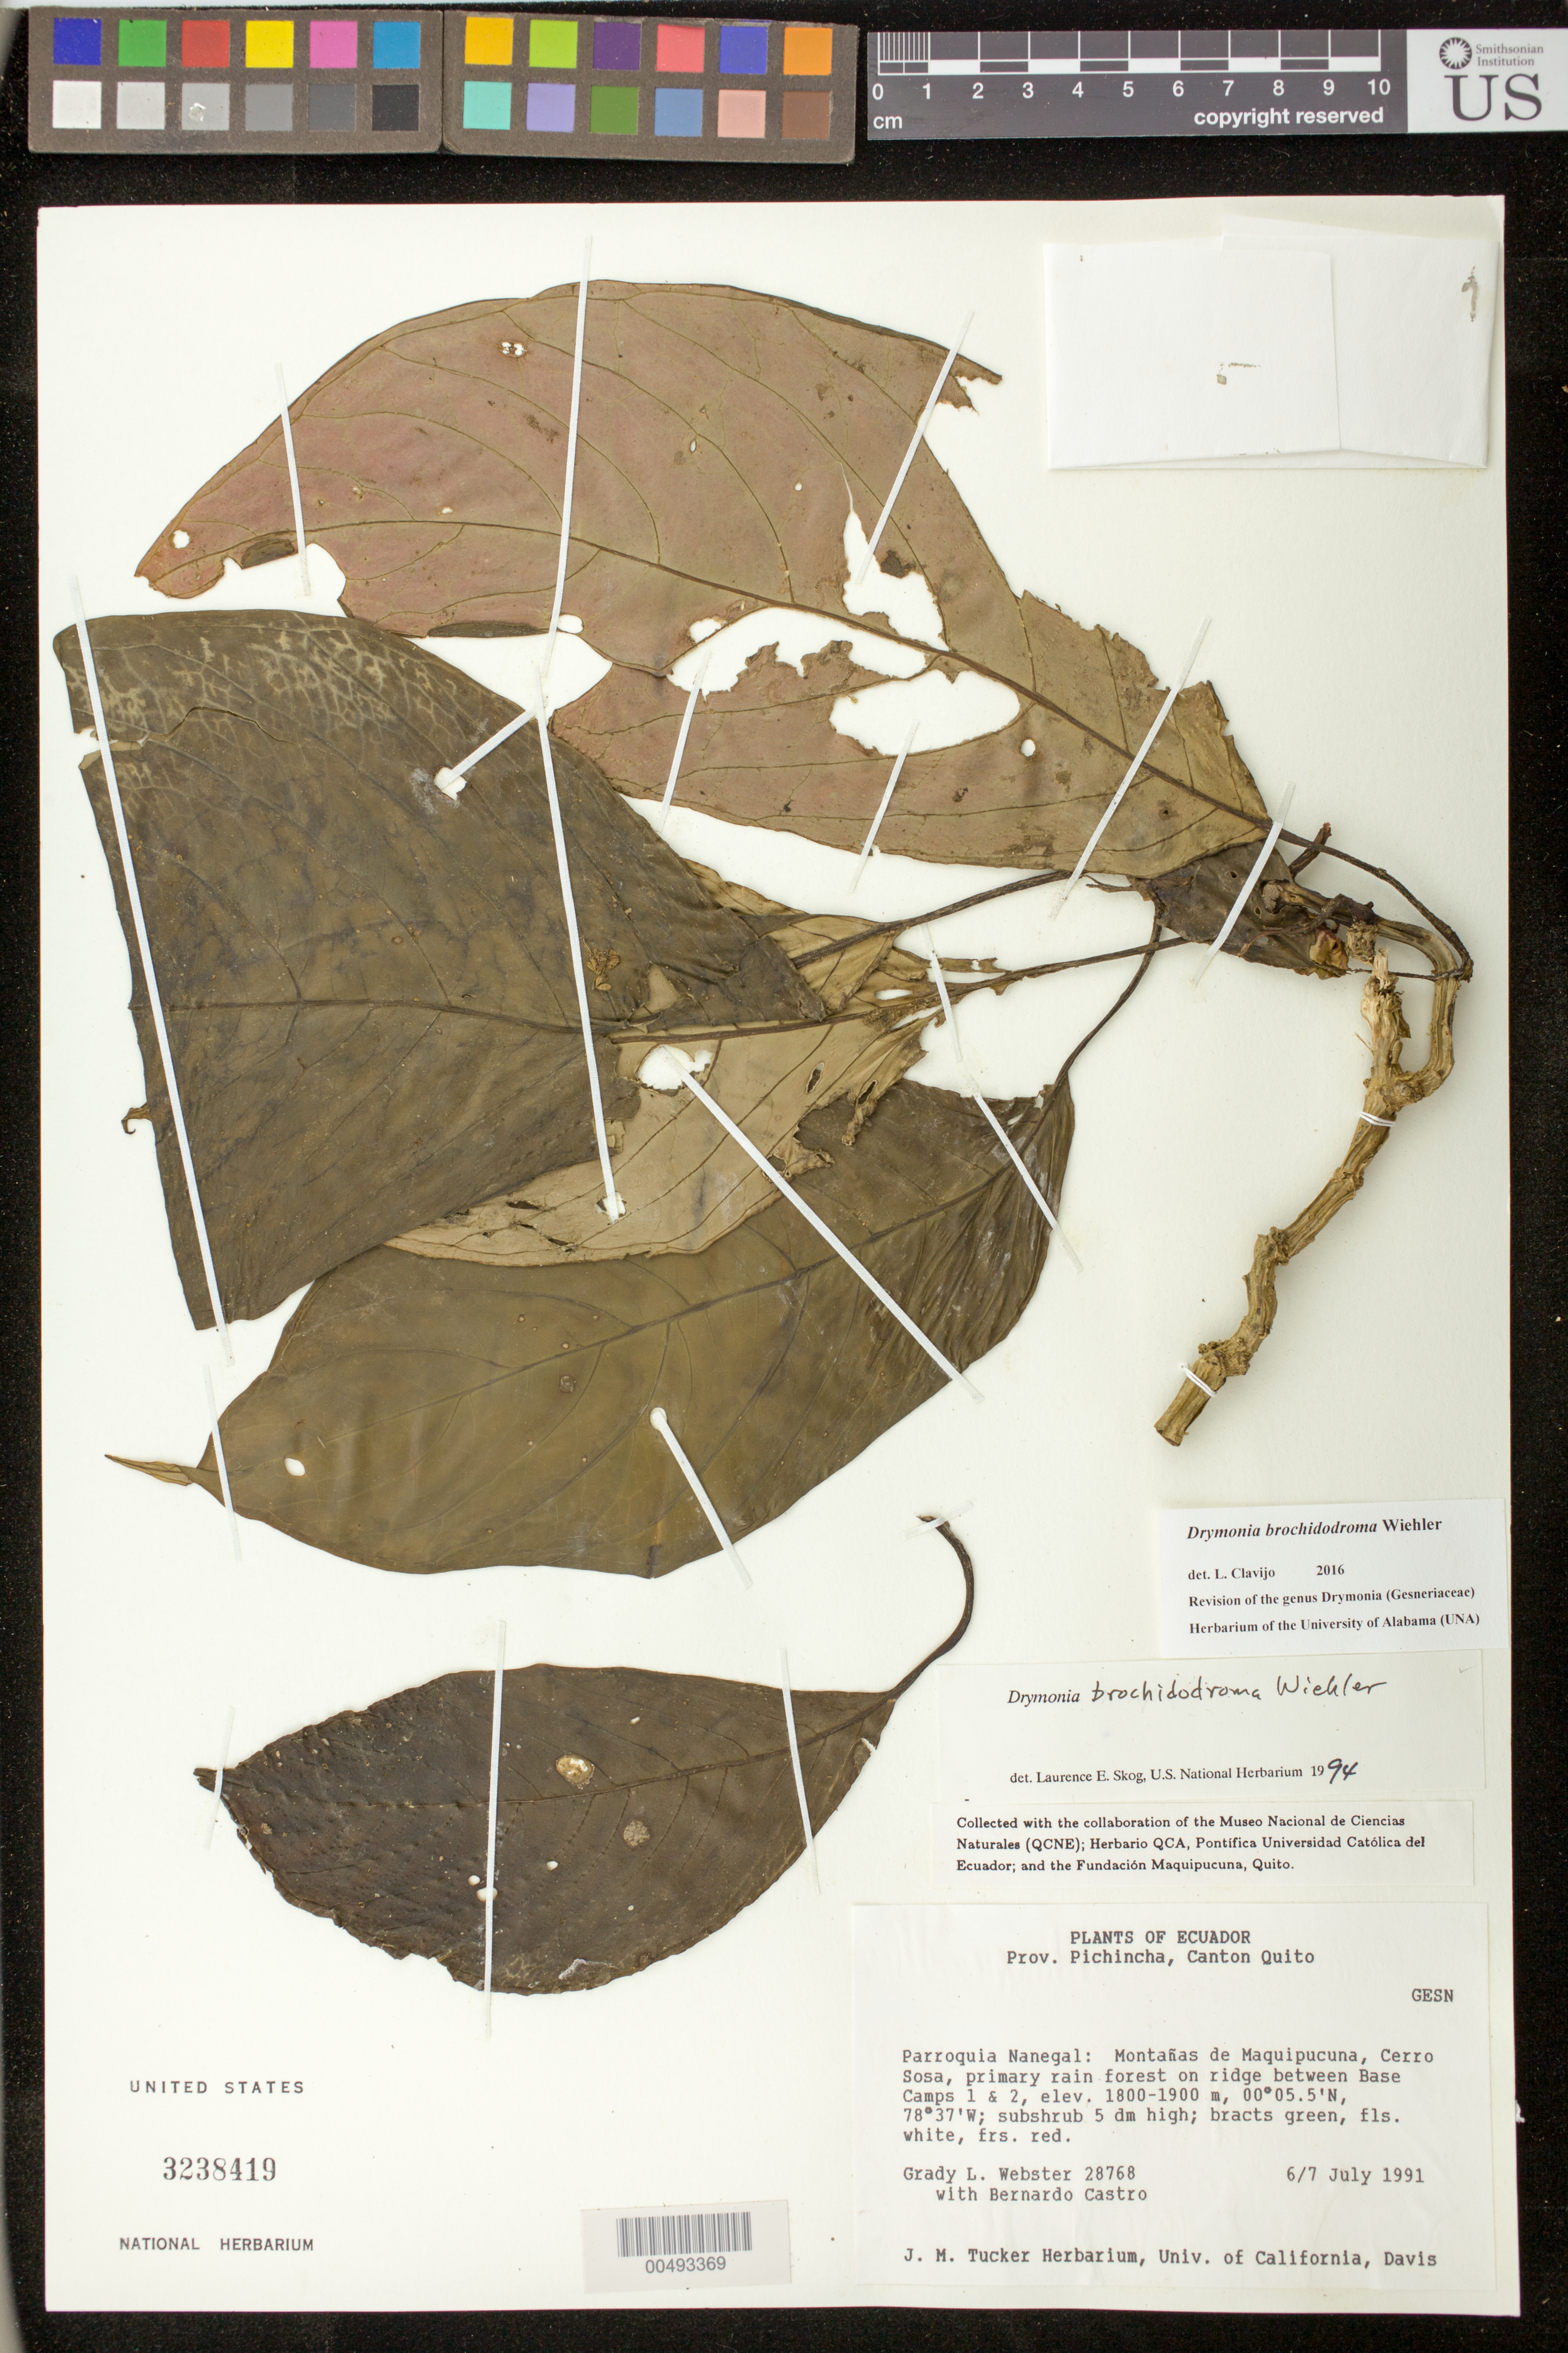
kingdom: Plantae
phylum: Tracheophyta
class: Magnoliopsida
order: Lamiales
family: Gesneriaceae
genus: Drymonia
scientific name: Drymonia brochidodroma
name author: Wiehler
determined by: Skog, Laurence E.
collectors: G. L. Webster & B. Castro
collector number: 28768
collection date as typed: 6-7 Jul 1991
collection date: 1991-07-06/1991-07-07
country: Ecuador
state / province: Pichincha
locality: Canton Quito, Parroquia Nanegal: Montañas de Maquipucuna, Cerro Sosa, on ridge between Base Camps 1 & 2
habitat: Primary rain forest on ridge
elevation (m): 1800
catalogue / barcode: US 3238419